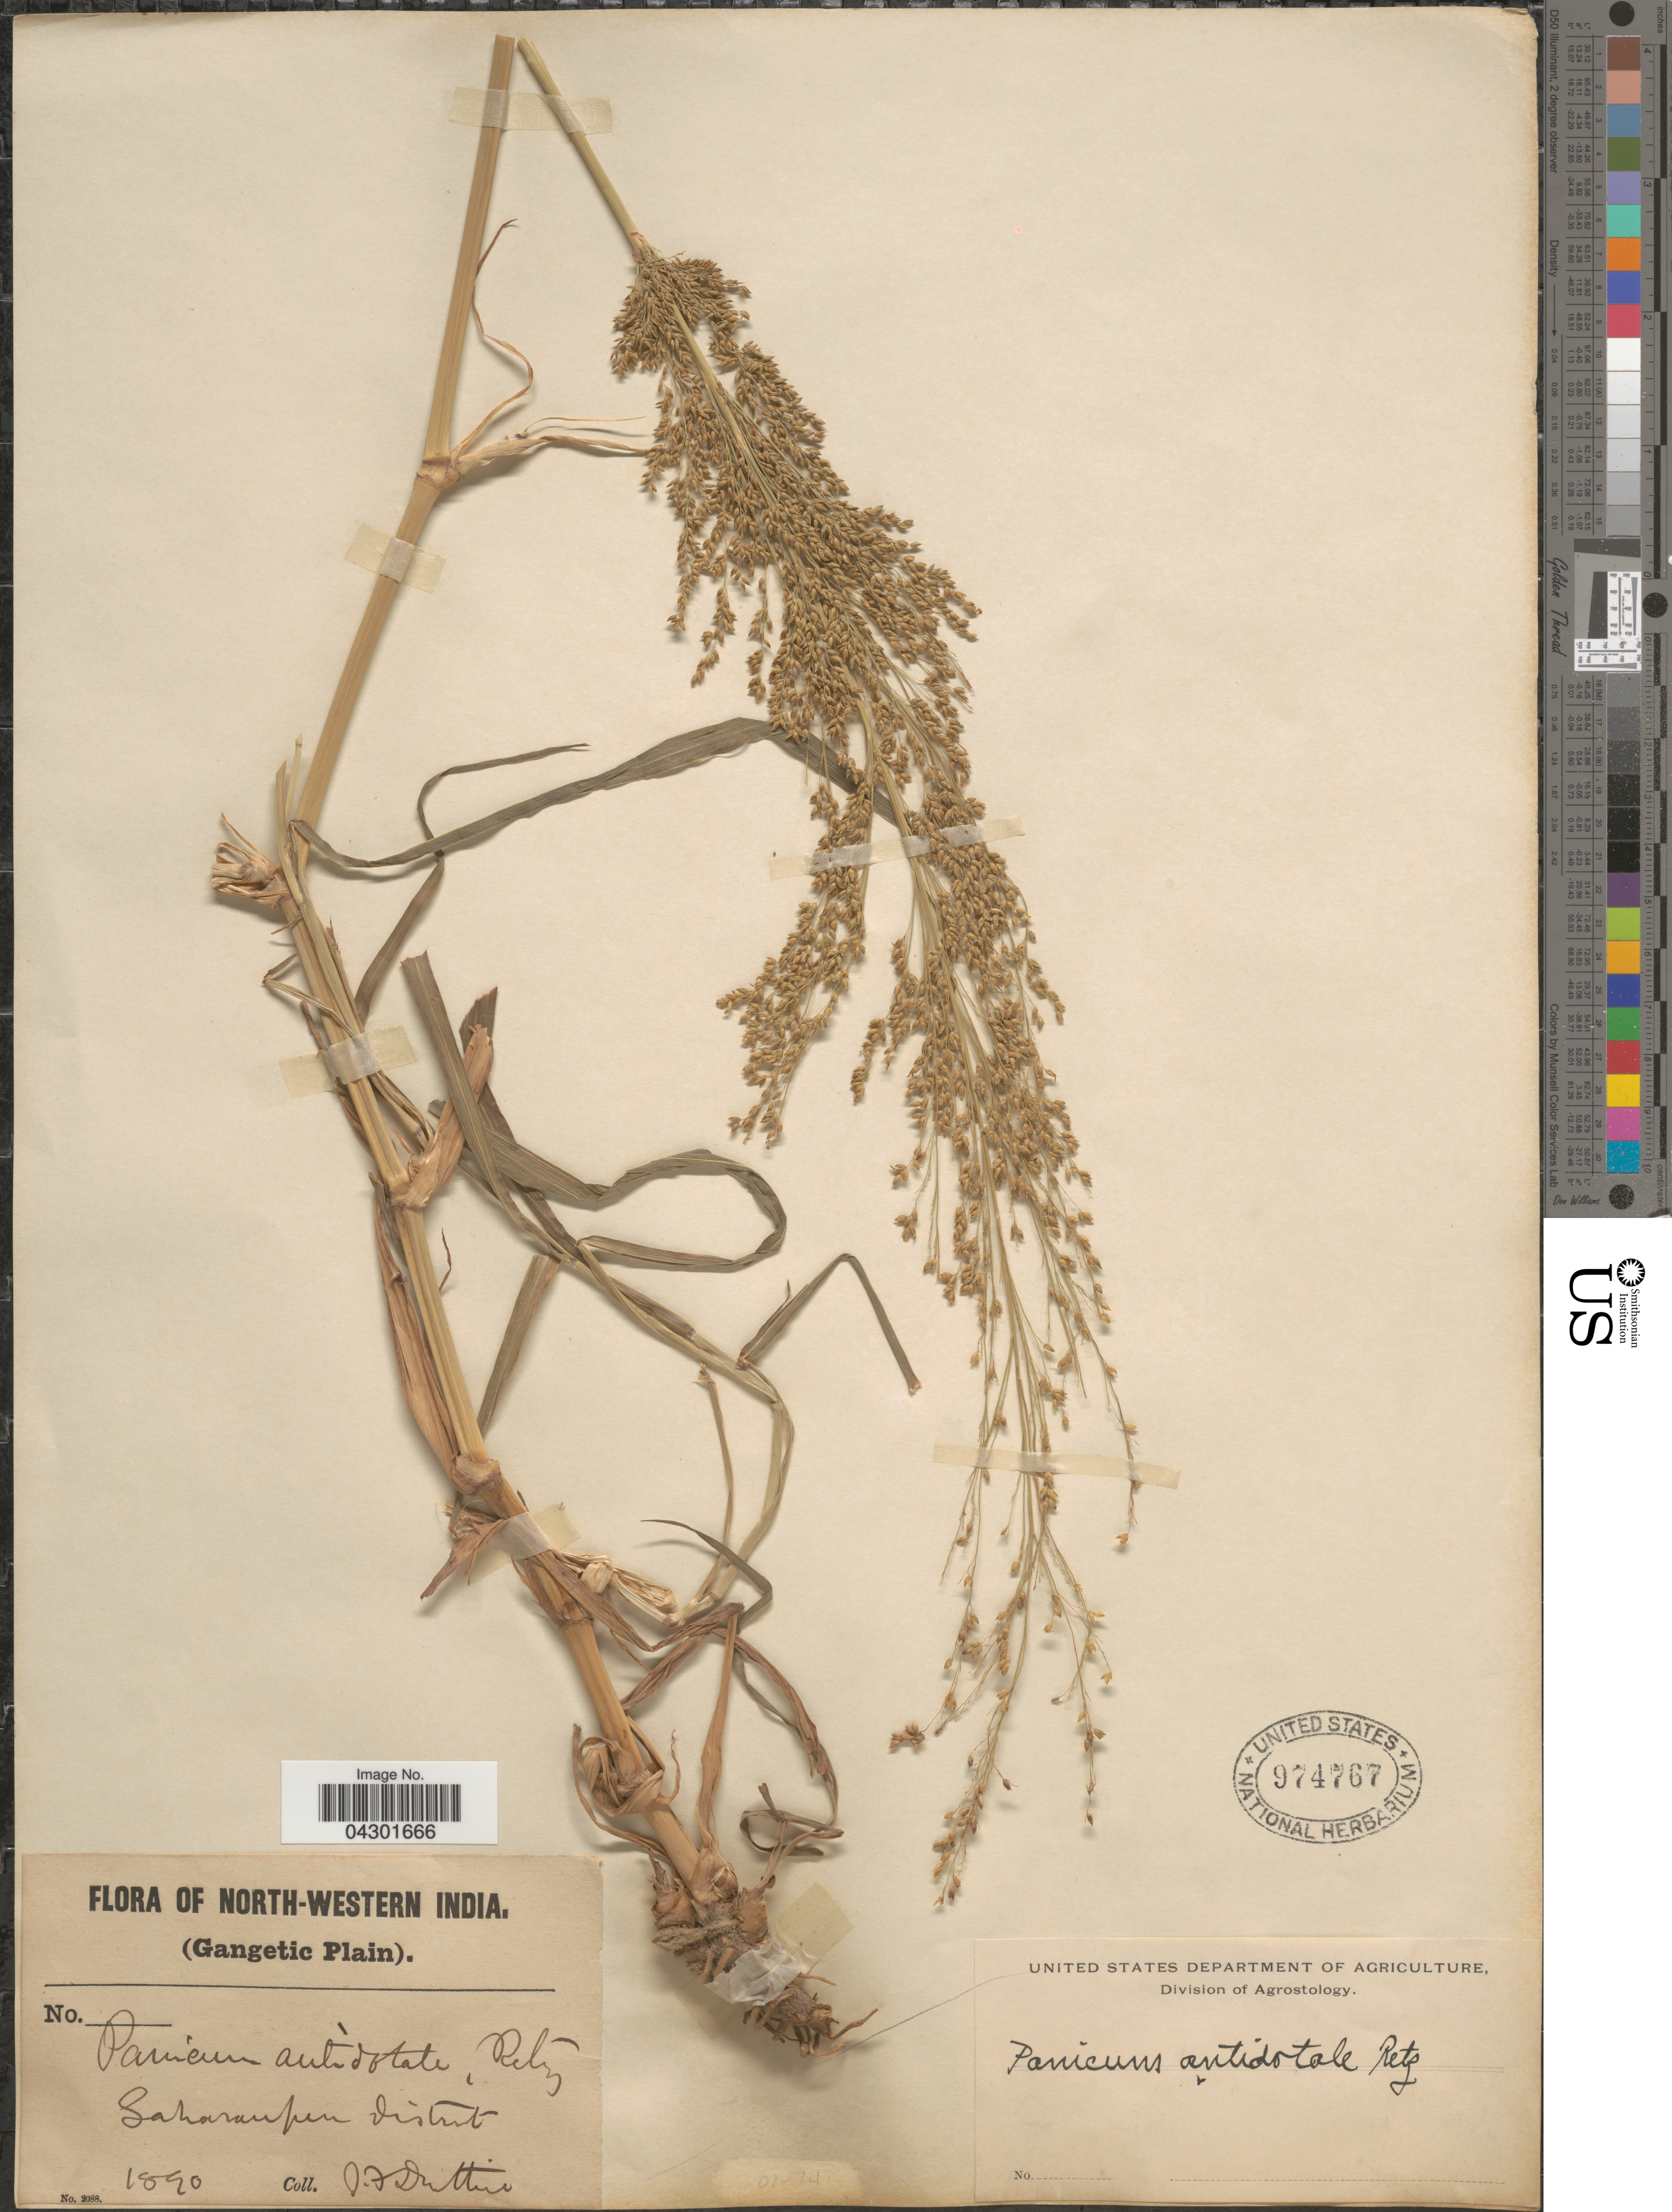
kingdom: Plantae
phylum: Tracheophyta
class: Liliopsida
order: Poales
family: Poaceae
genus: Panicum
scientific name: Panicum antidotale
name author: Retz.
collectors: J. F. Duthie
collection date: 1890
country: India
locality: North-Western India. (Gangetic Plain). Saharanpan district.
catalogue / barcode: US 974767